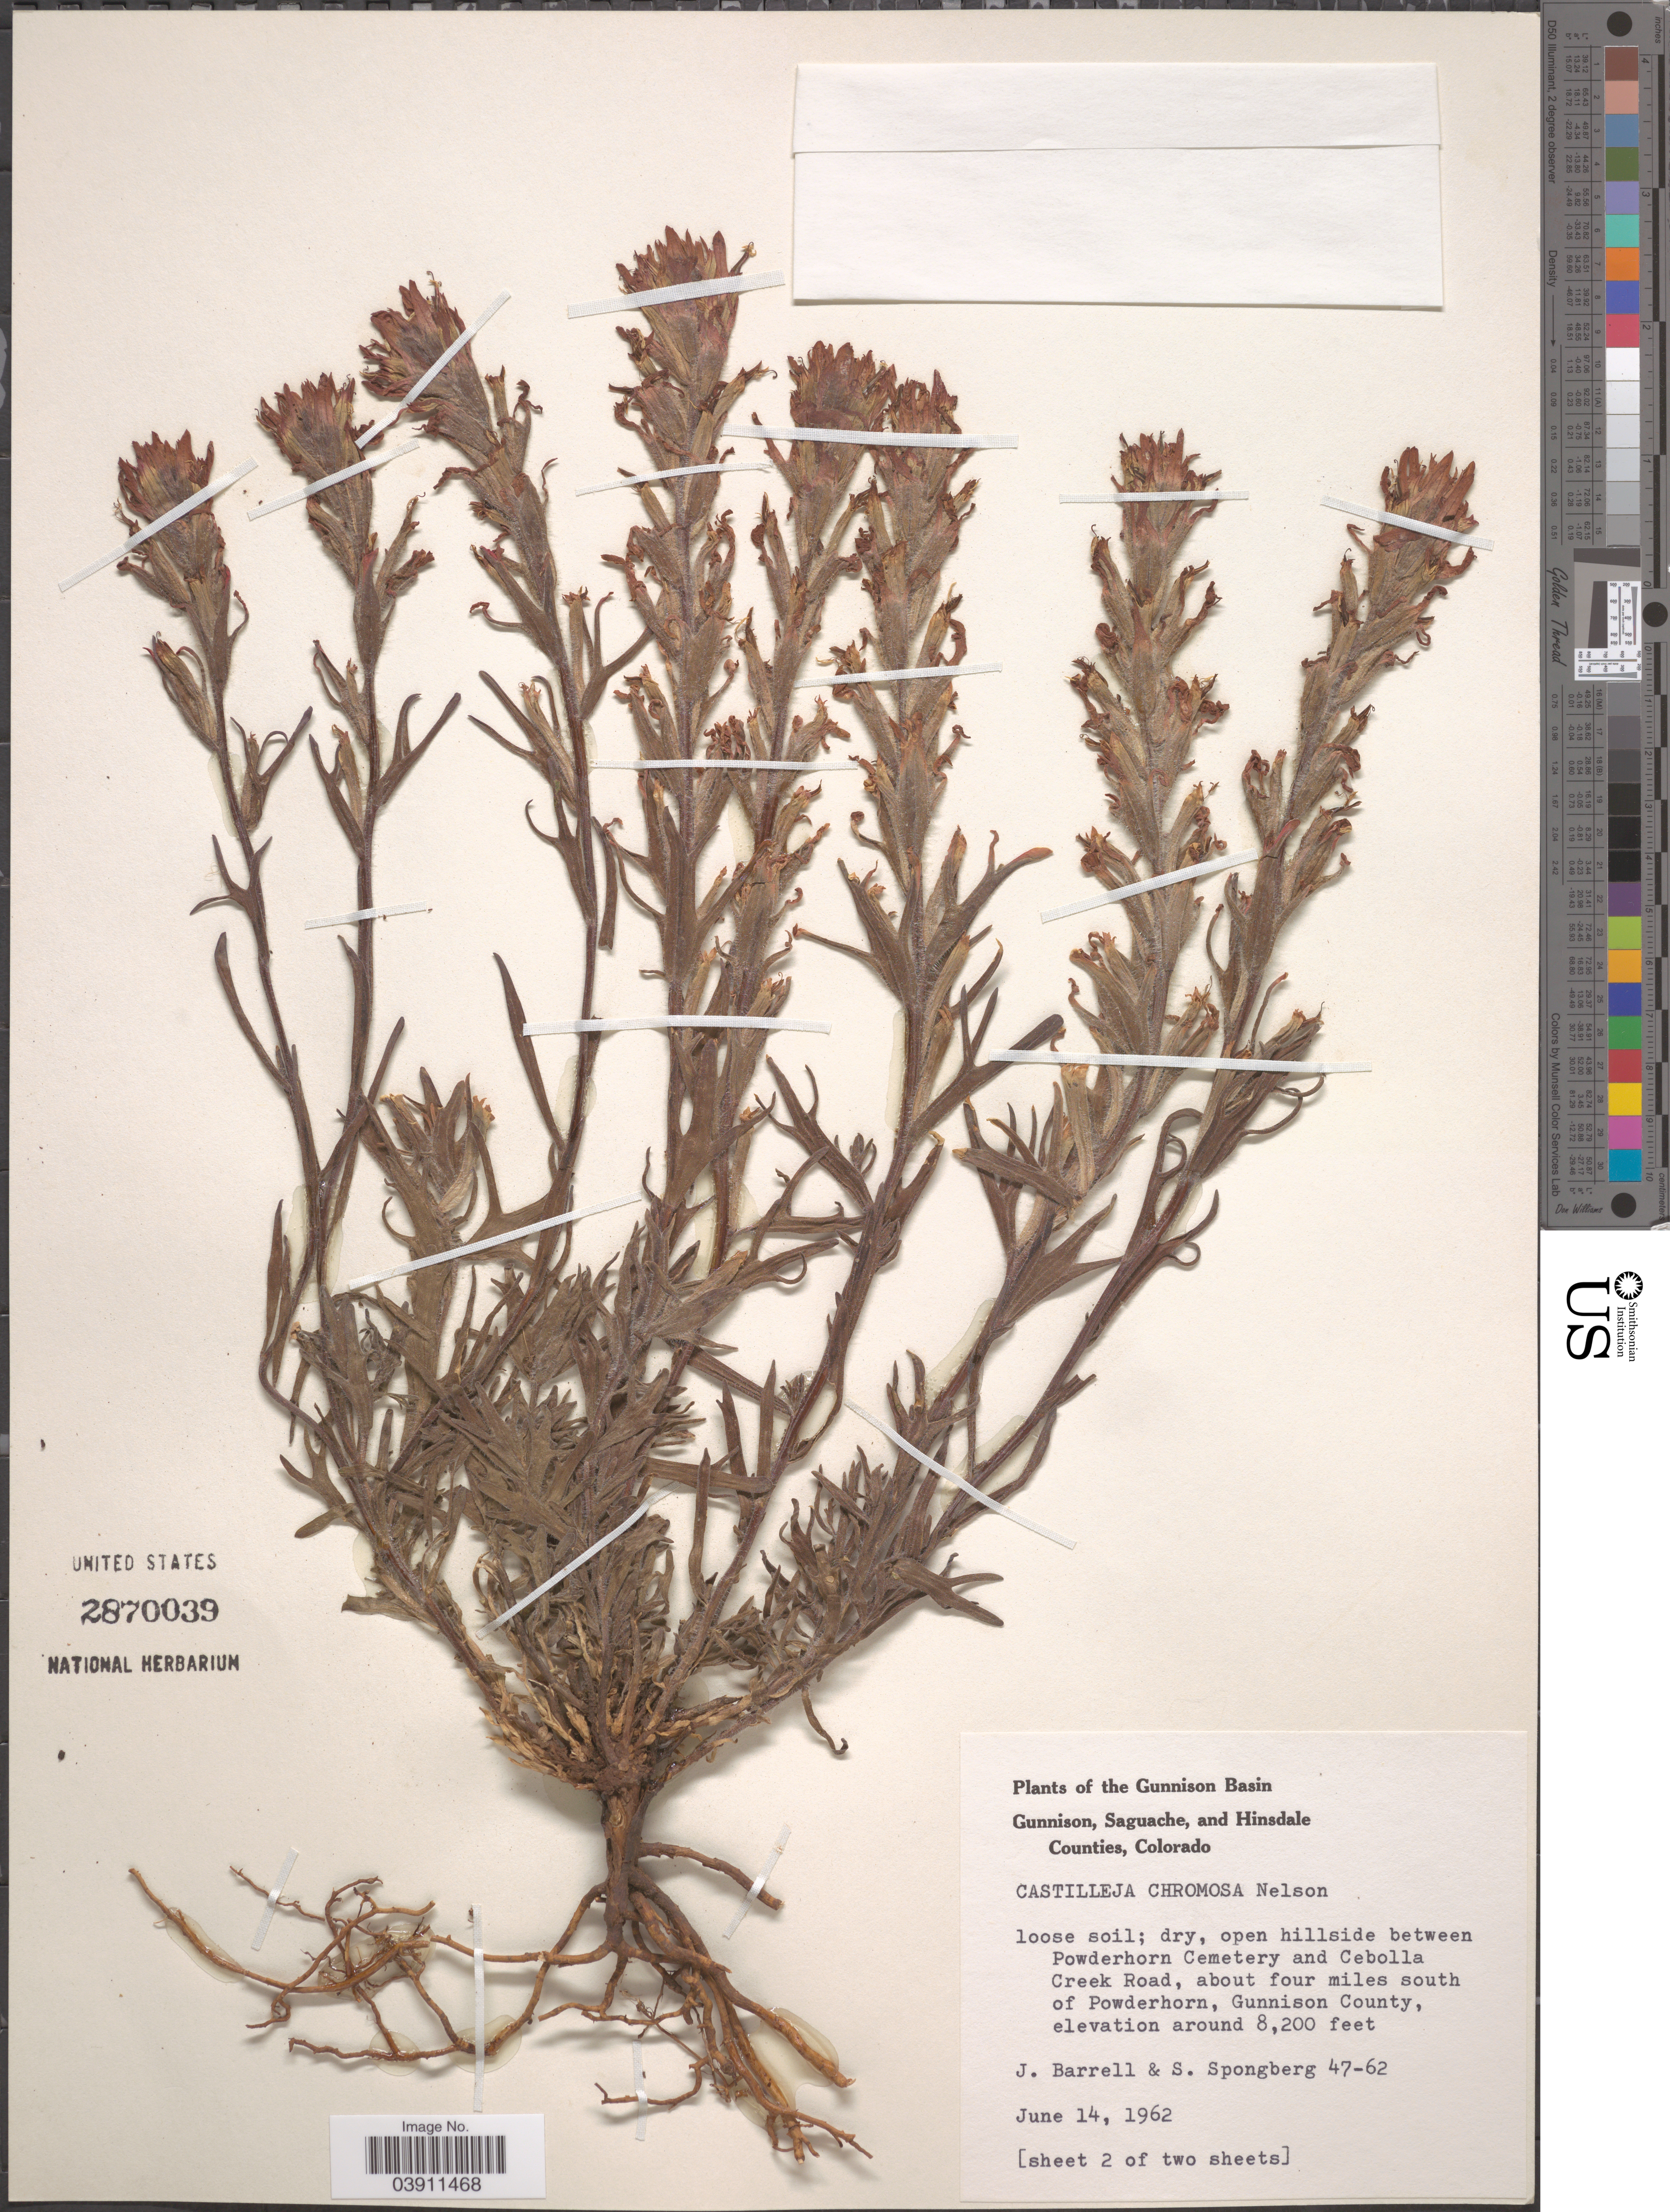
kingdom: Plantae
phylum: Tracheophyta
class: Magnoliopsida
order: Lamiales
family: Orobanchaceae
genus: Castilleja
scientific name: Castilleja chromosa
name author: A. Nelson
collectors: J. Barrell & S. A.Spongberg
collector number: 47-62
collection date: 1962-06-14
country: United States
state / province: Colorado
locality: Gunnison Basin. Open hillside between Powderhorn Cemetery and Cebolla Creek Road, about four miles south of Powderhorn, Gunnison County.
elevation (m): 2499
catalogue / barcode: US 2870039